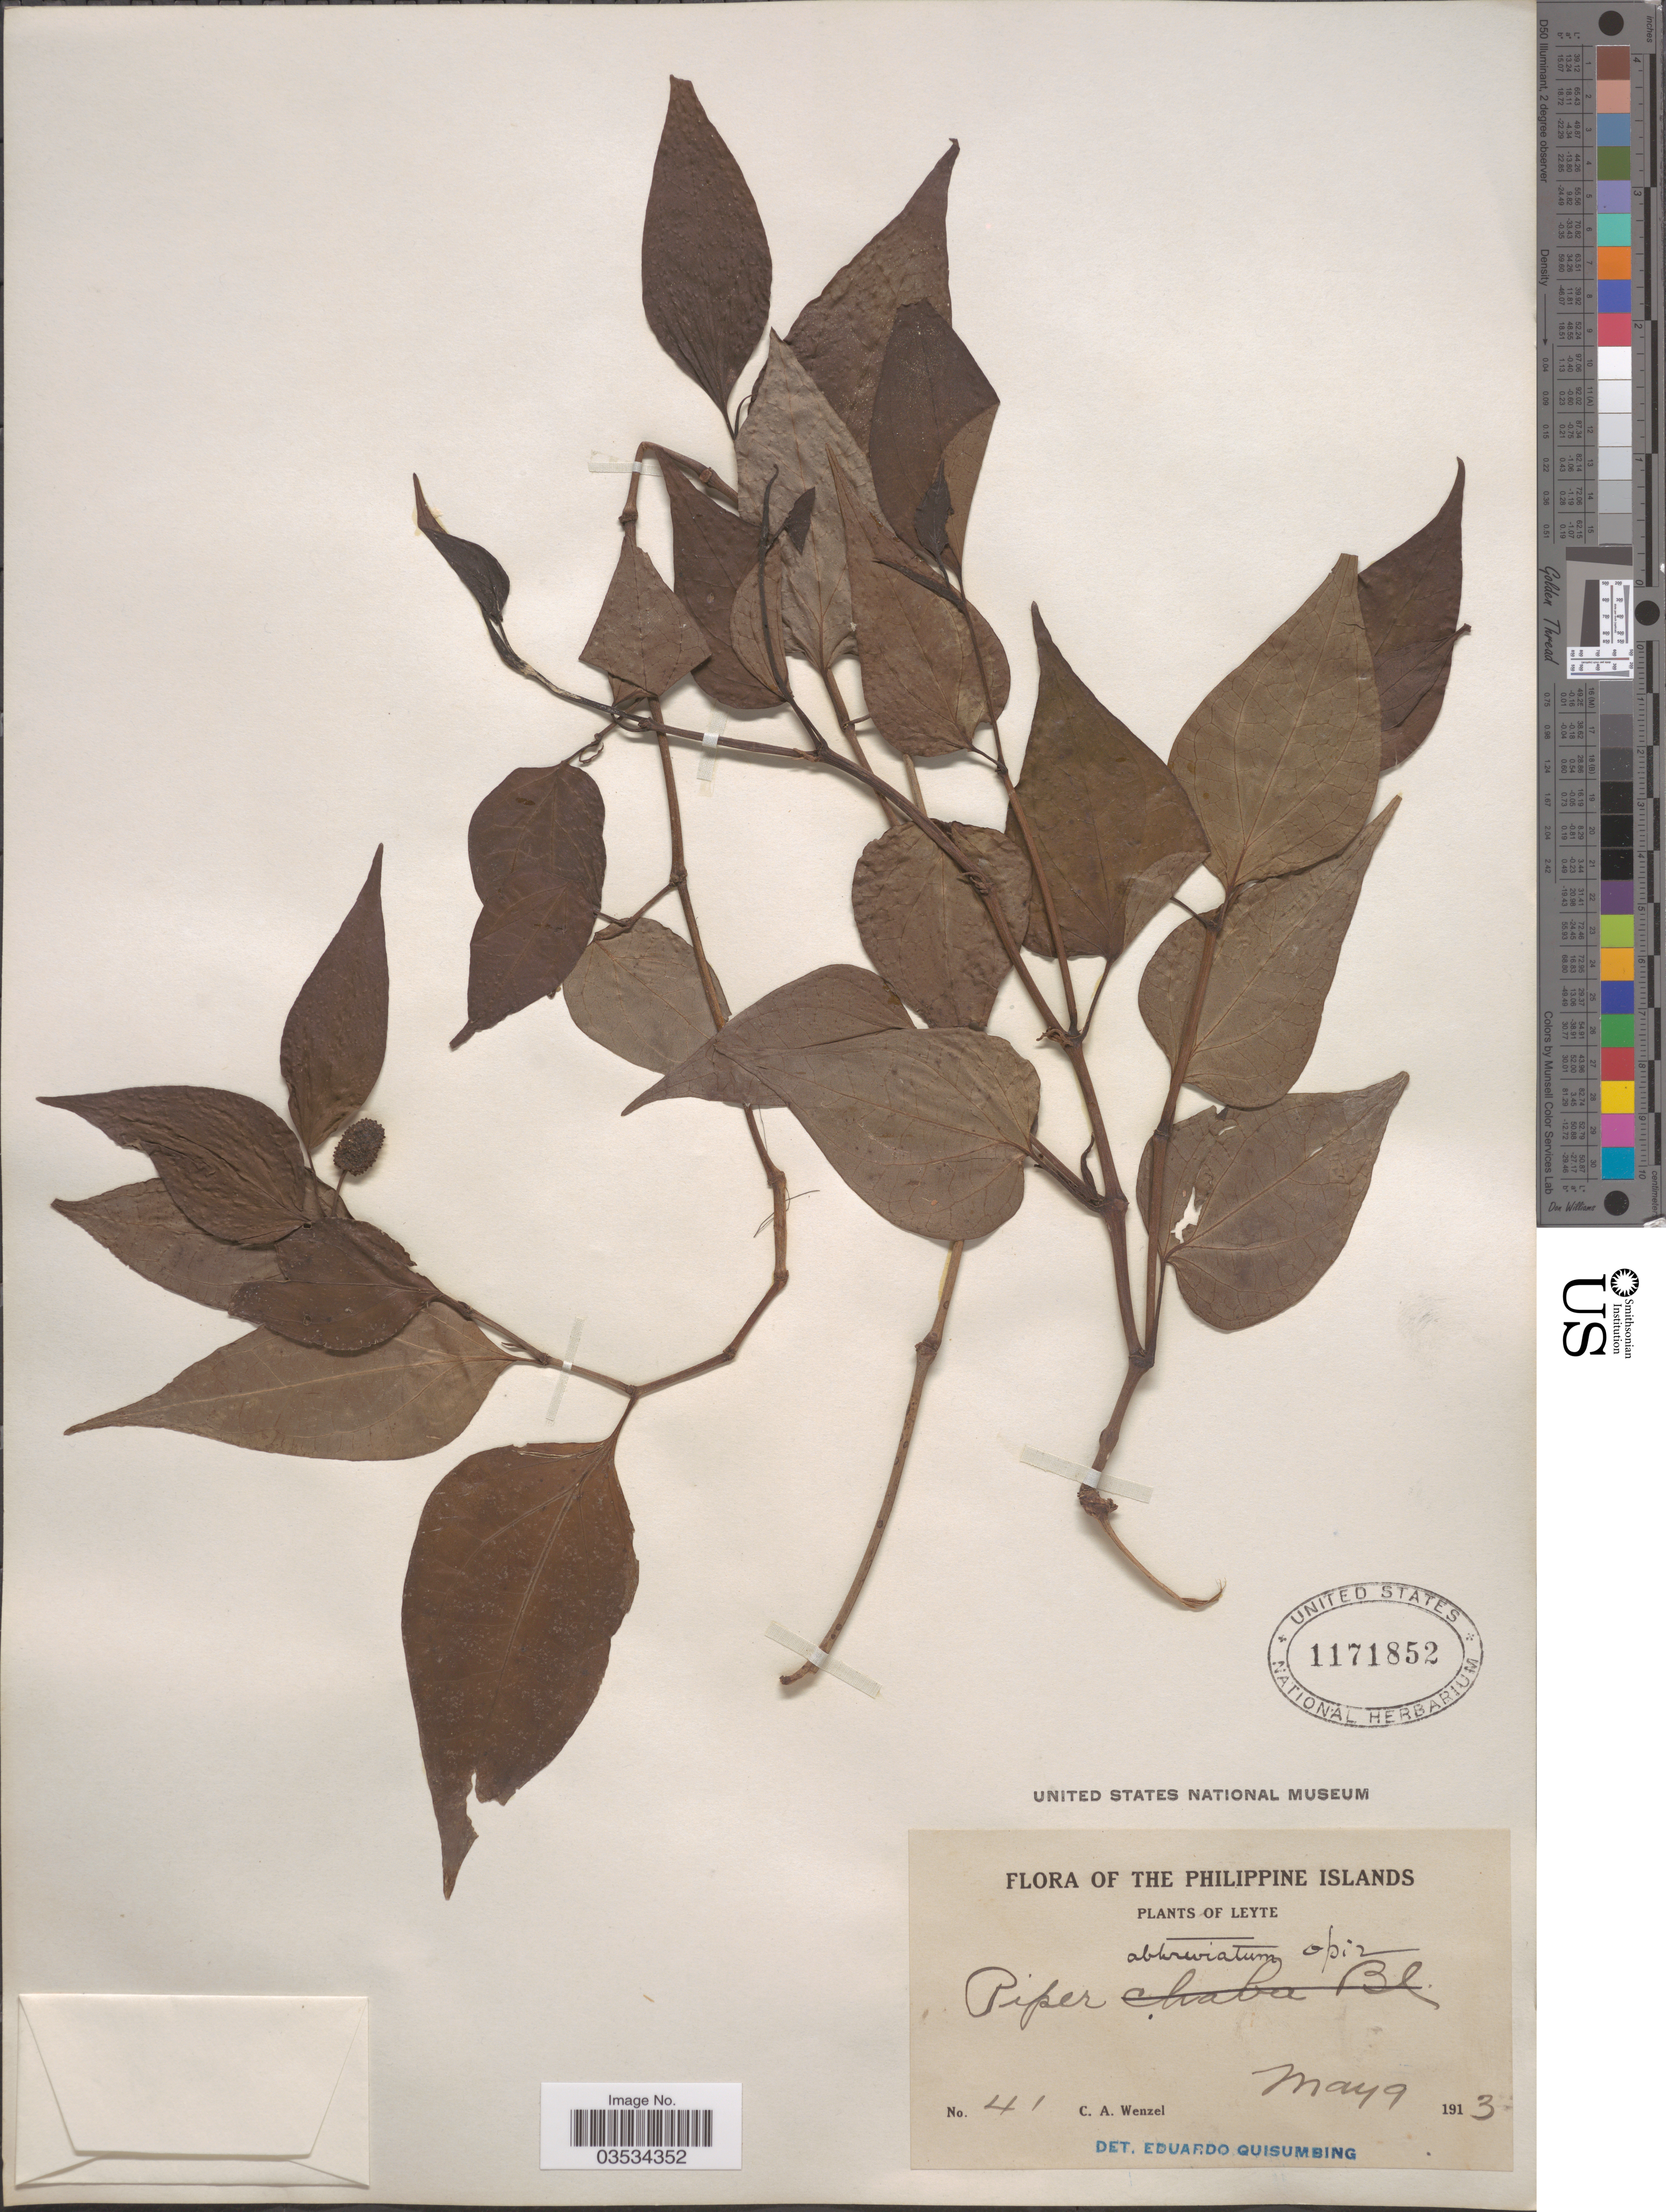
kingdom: Plantae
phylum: Tracheophyta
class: Magnoliopsida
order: Piperales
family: Piperaceae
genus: Piper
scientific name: Piper abbreviatum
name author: Opiz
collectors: C. Wenzel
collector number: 41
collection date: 1913-05-09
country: Philippines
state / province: Eastern Visayas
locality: The Philippine Islands.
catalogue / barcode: US 1171852